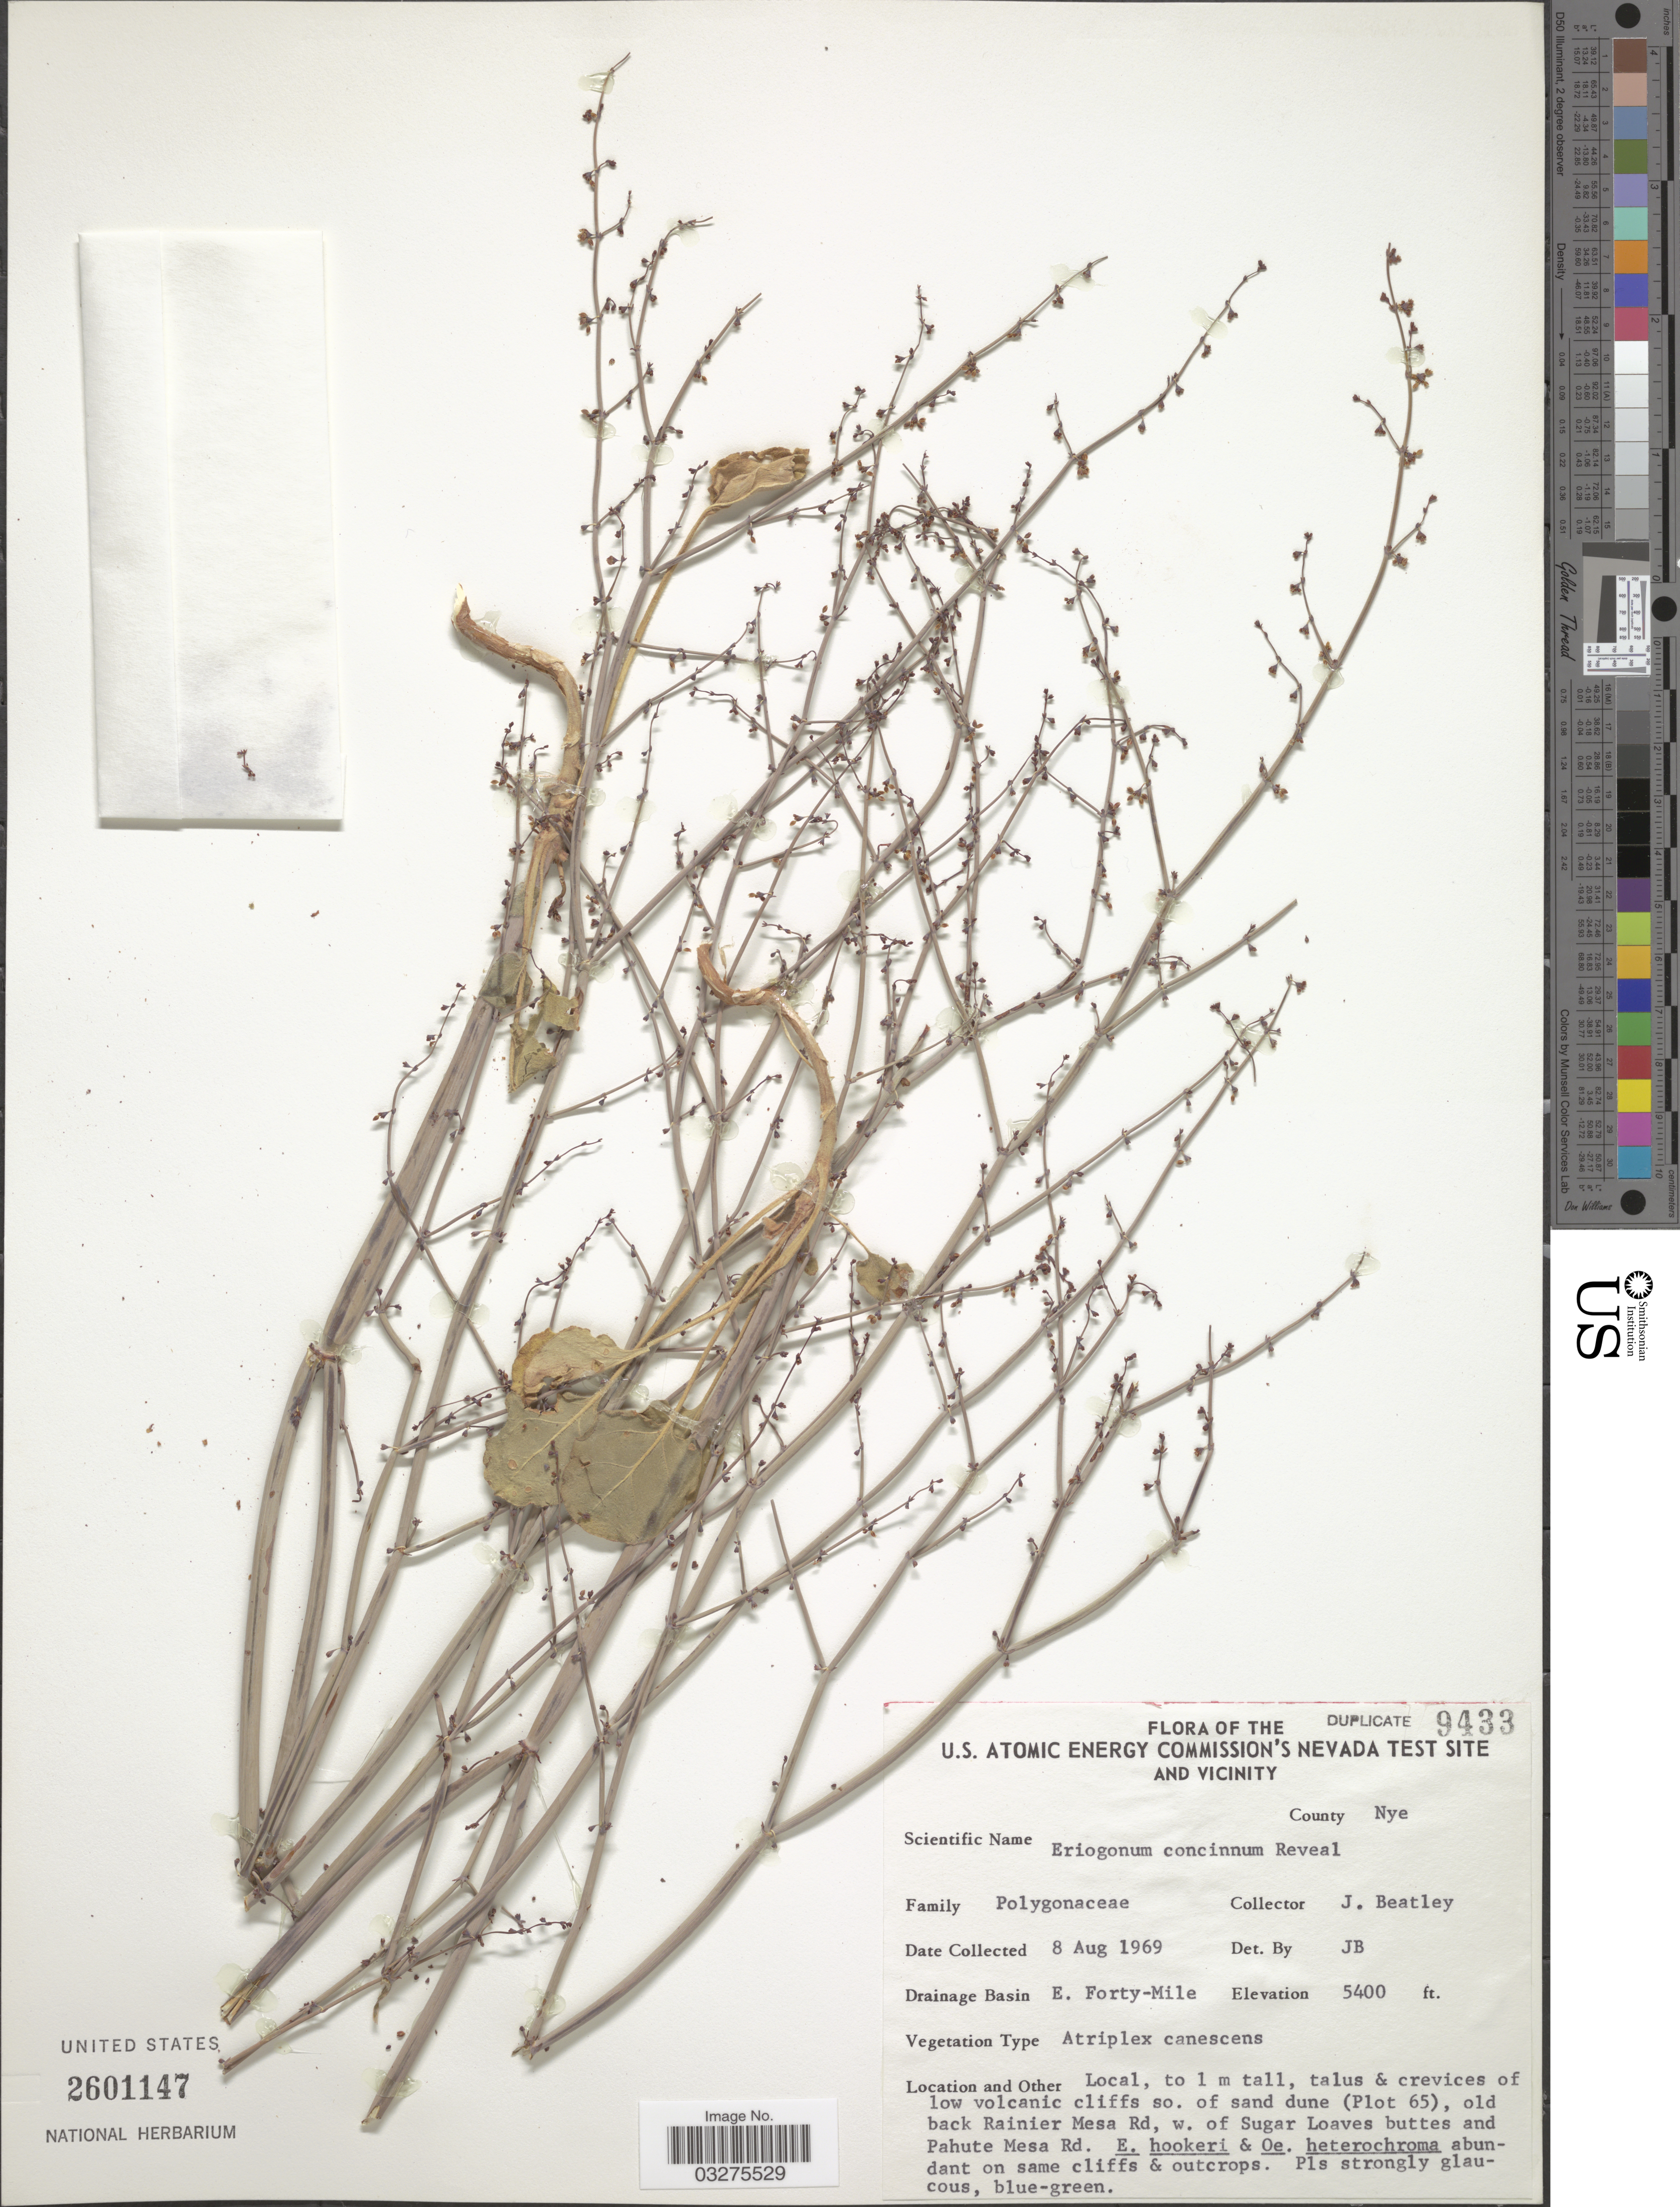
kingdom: Plantae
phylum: Tracheophyta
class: Magnoliopsida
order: Caryophyllales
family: Polygonaceae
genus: Eriogonum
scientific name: Eriogonum concinnum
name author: Reveal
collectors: J. C. Beatley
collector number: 9433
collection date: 1969-08-08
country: United States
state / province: Nevada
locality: U.S. Atomic Energy Commission's Nevada Test Site and vicinity. County Nye. Drainage Basin E. Forty-Mile. Talus & crevices of low volcanic cliffs so. of sand dune (Plot 65), old back Rainier Mesa Rd, w. of Sugar Loaves buttes and Pahute Mesa Rd.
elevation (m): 1646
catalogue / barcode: US 2601147